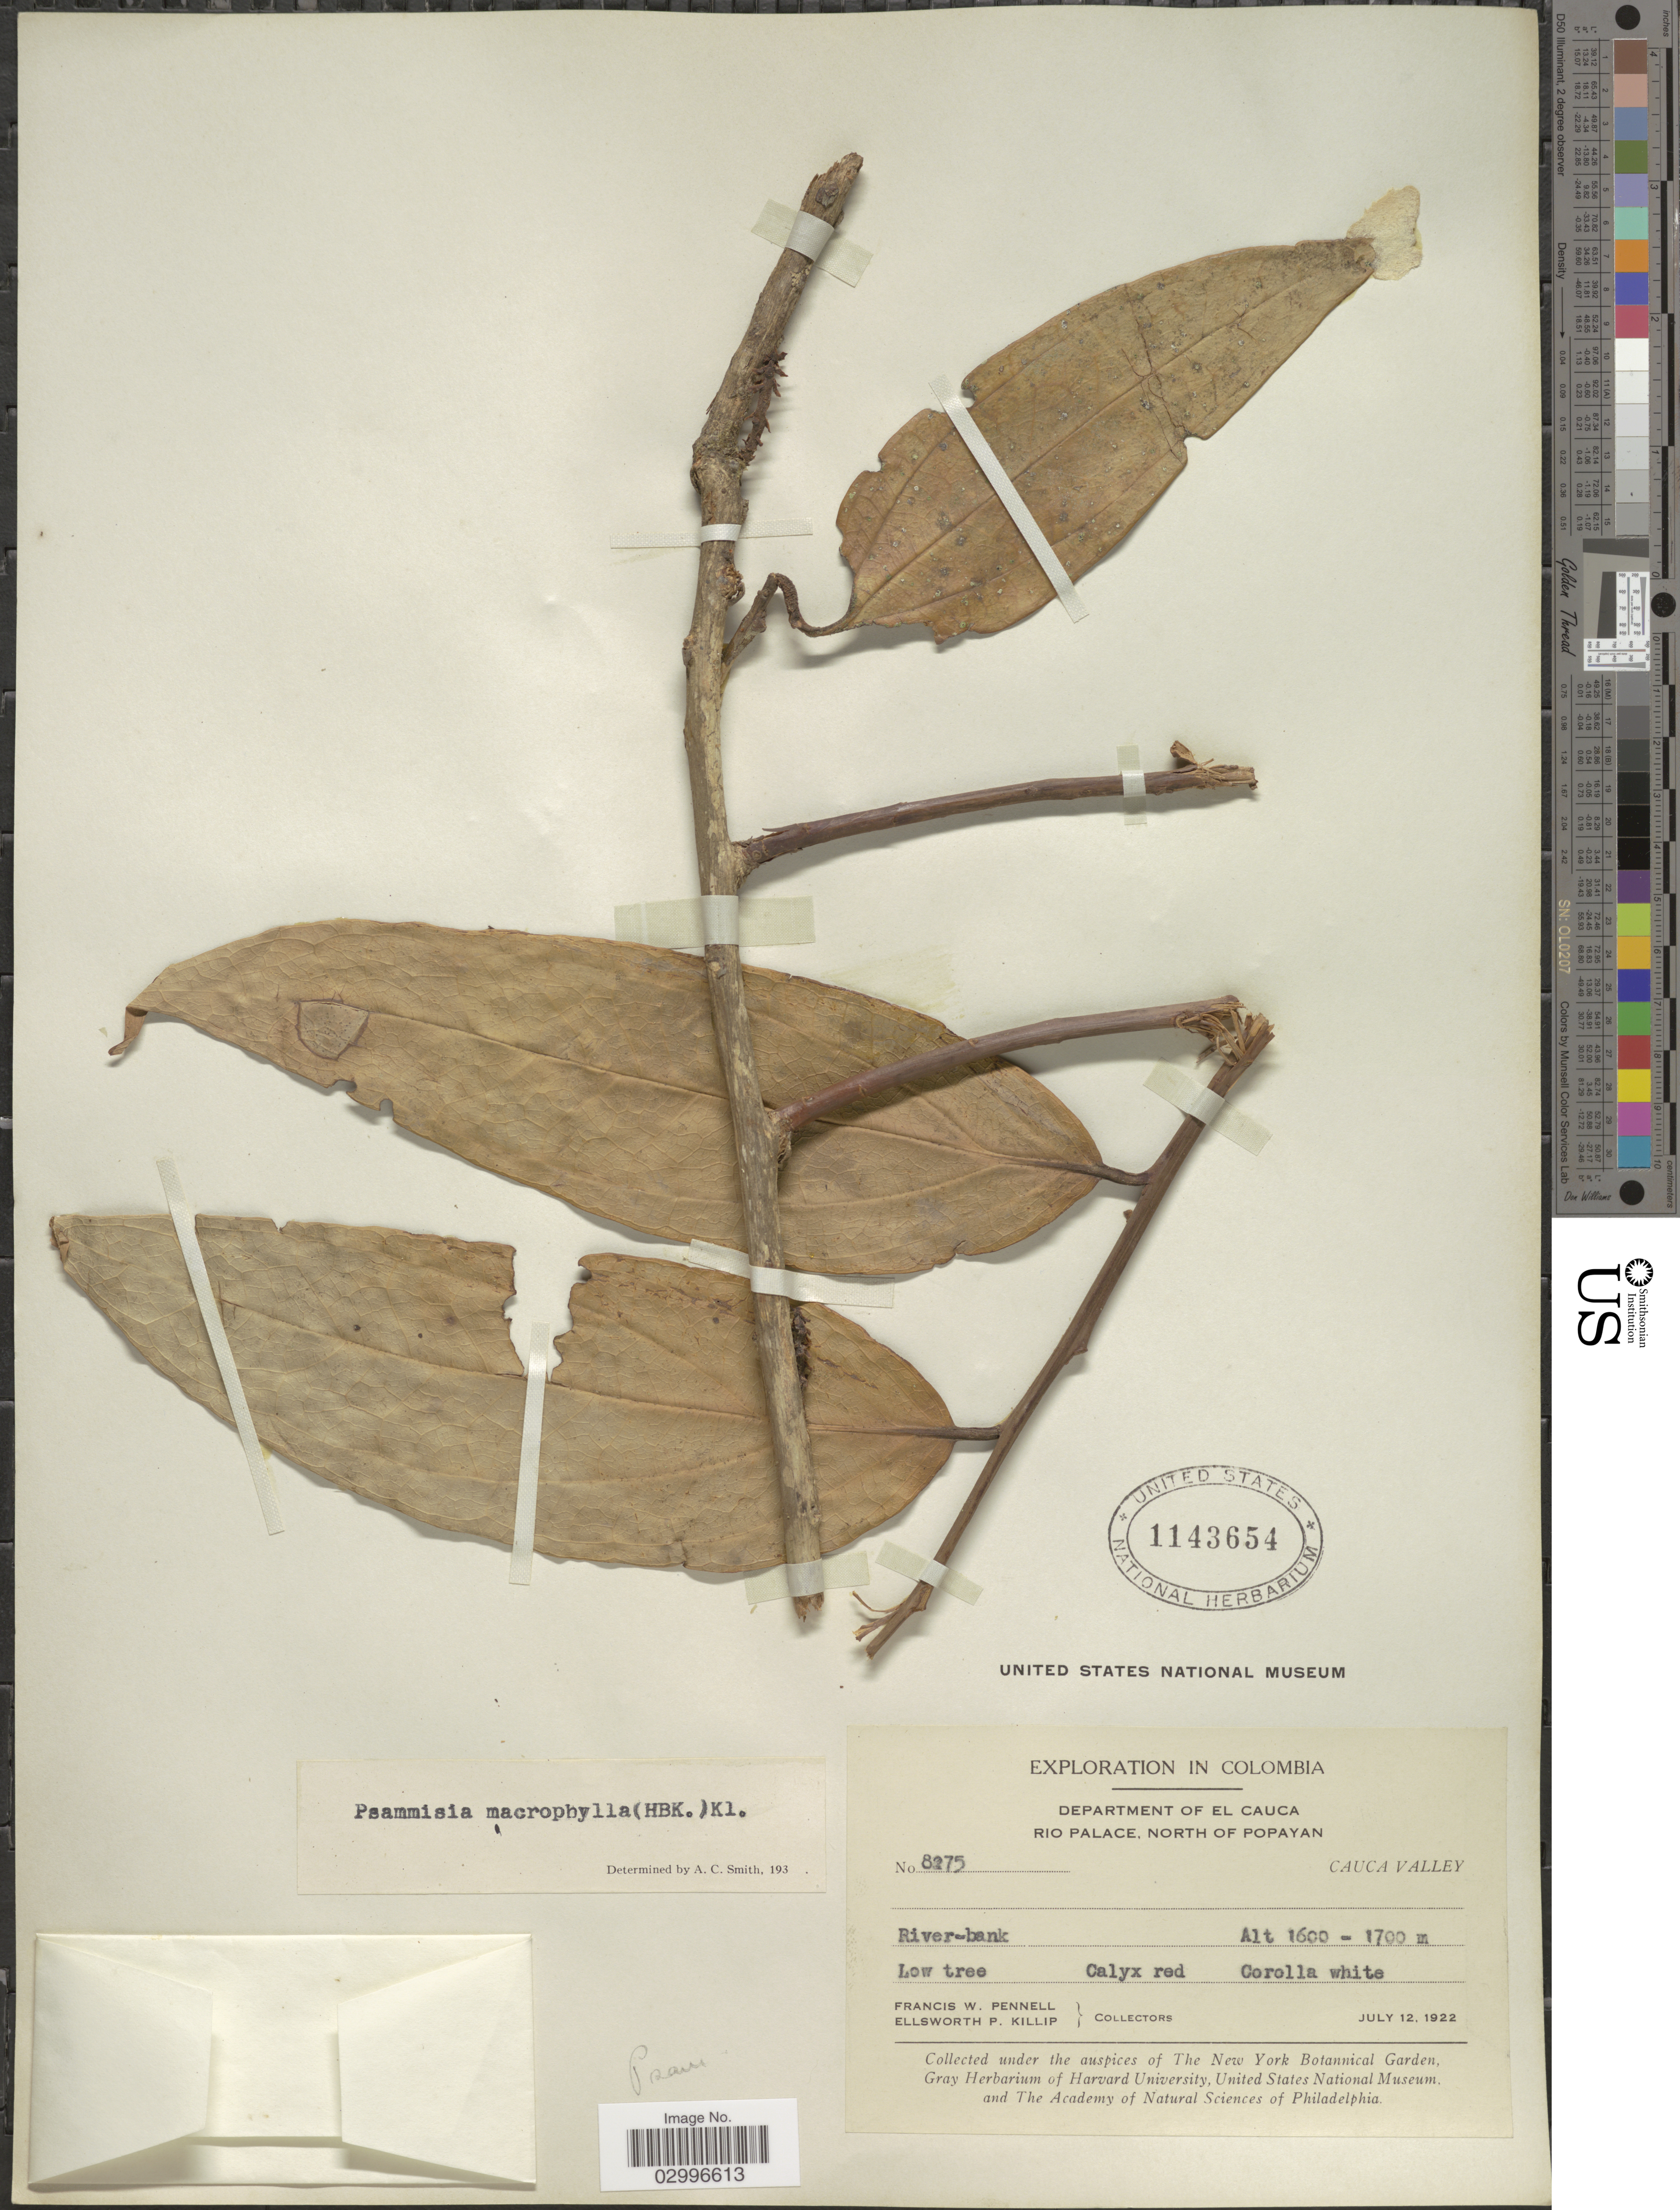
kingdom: Plantae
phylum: Tracheophyta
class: Magnoliopsida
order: Ericales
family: Ericaceae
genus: Psammisia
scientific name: Psammisia macrophylla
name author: (Kunth) Klotzsch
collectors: F. W. Pennell & E. P. Killip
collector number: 8275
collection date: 1922-07-12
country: Colombia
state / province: Cauca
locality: Rio Palace, North of Popayan, Cauca Valley.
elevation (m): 1600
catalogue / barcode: US 1143654